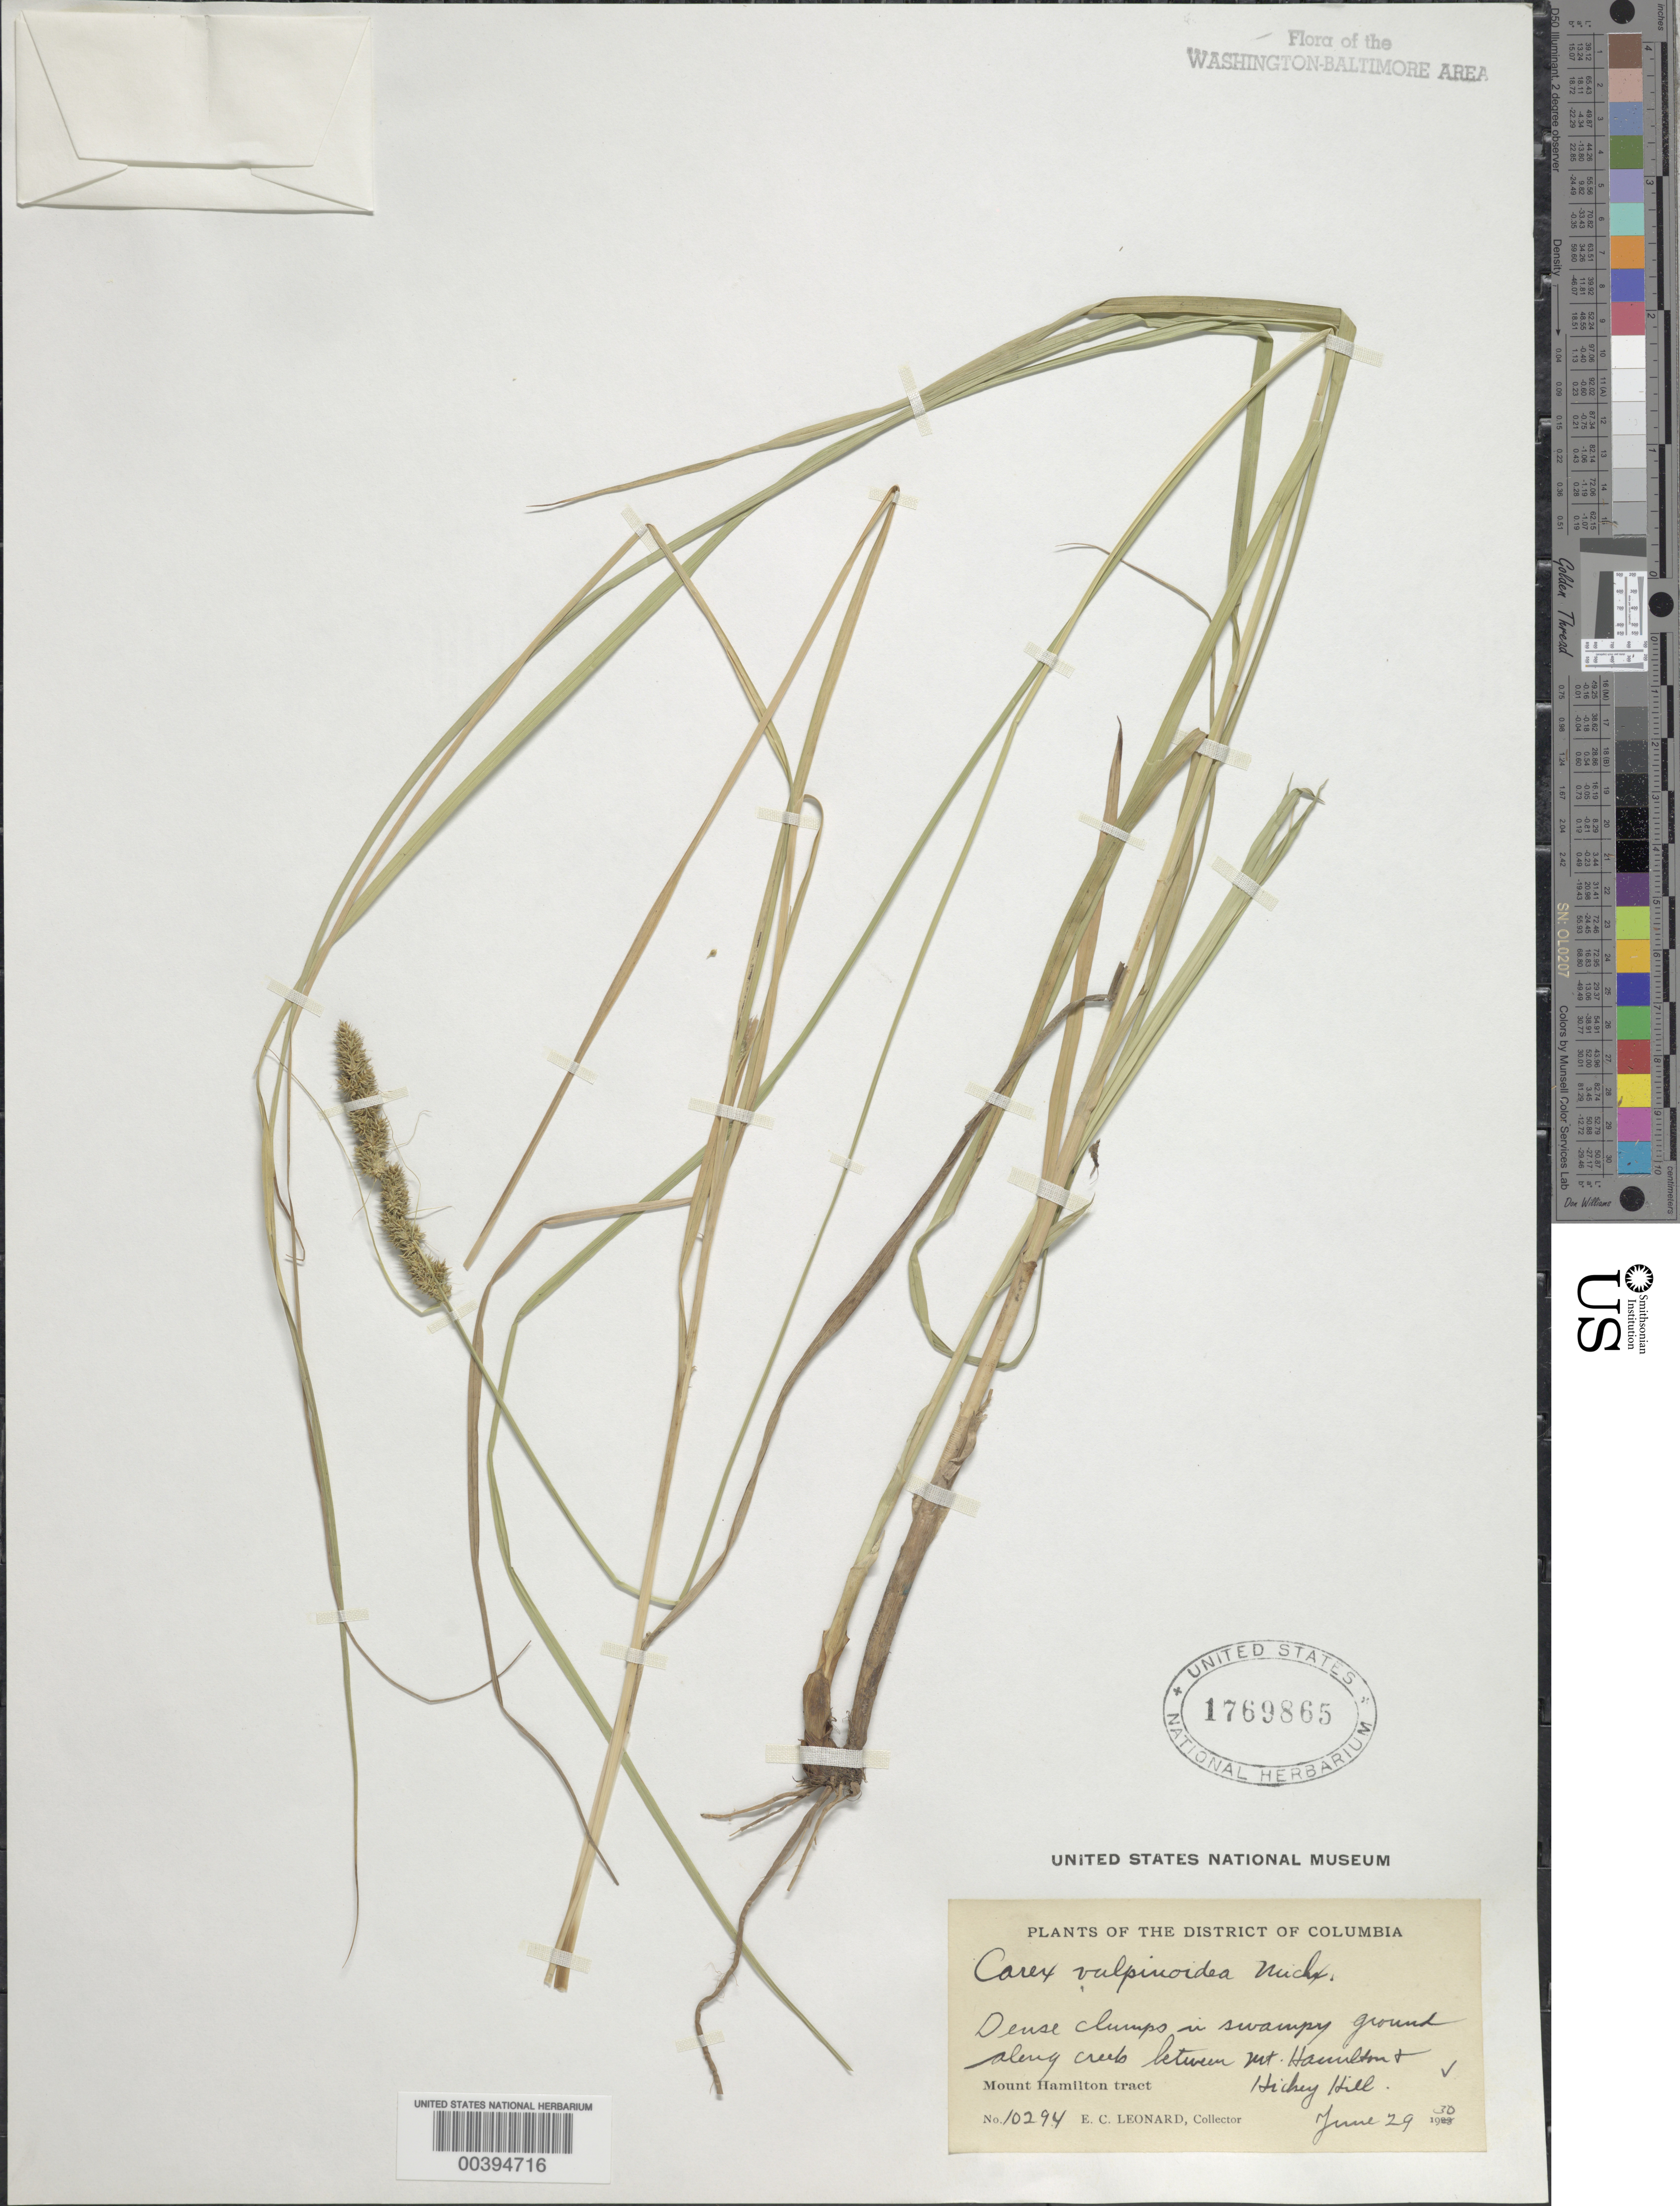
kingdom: Plantae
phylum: Tracheophyta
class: Liliopsida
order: Poales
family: Cyperaceae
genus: Carex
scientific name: Carex vulpinoidea Michx.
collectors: E. C. Leonard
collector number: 10294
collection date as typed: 29 Jun 1930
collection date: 1930-06-29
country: United States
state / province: District of Columbia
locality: between Mount Hamilton and Hickey Hill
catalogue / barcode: US 1769865